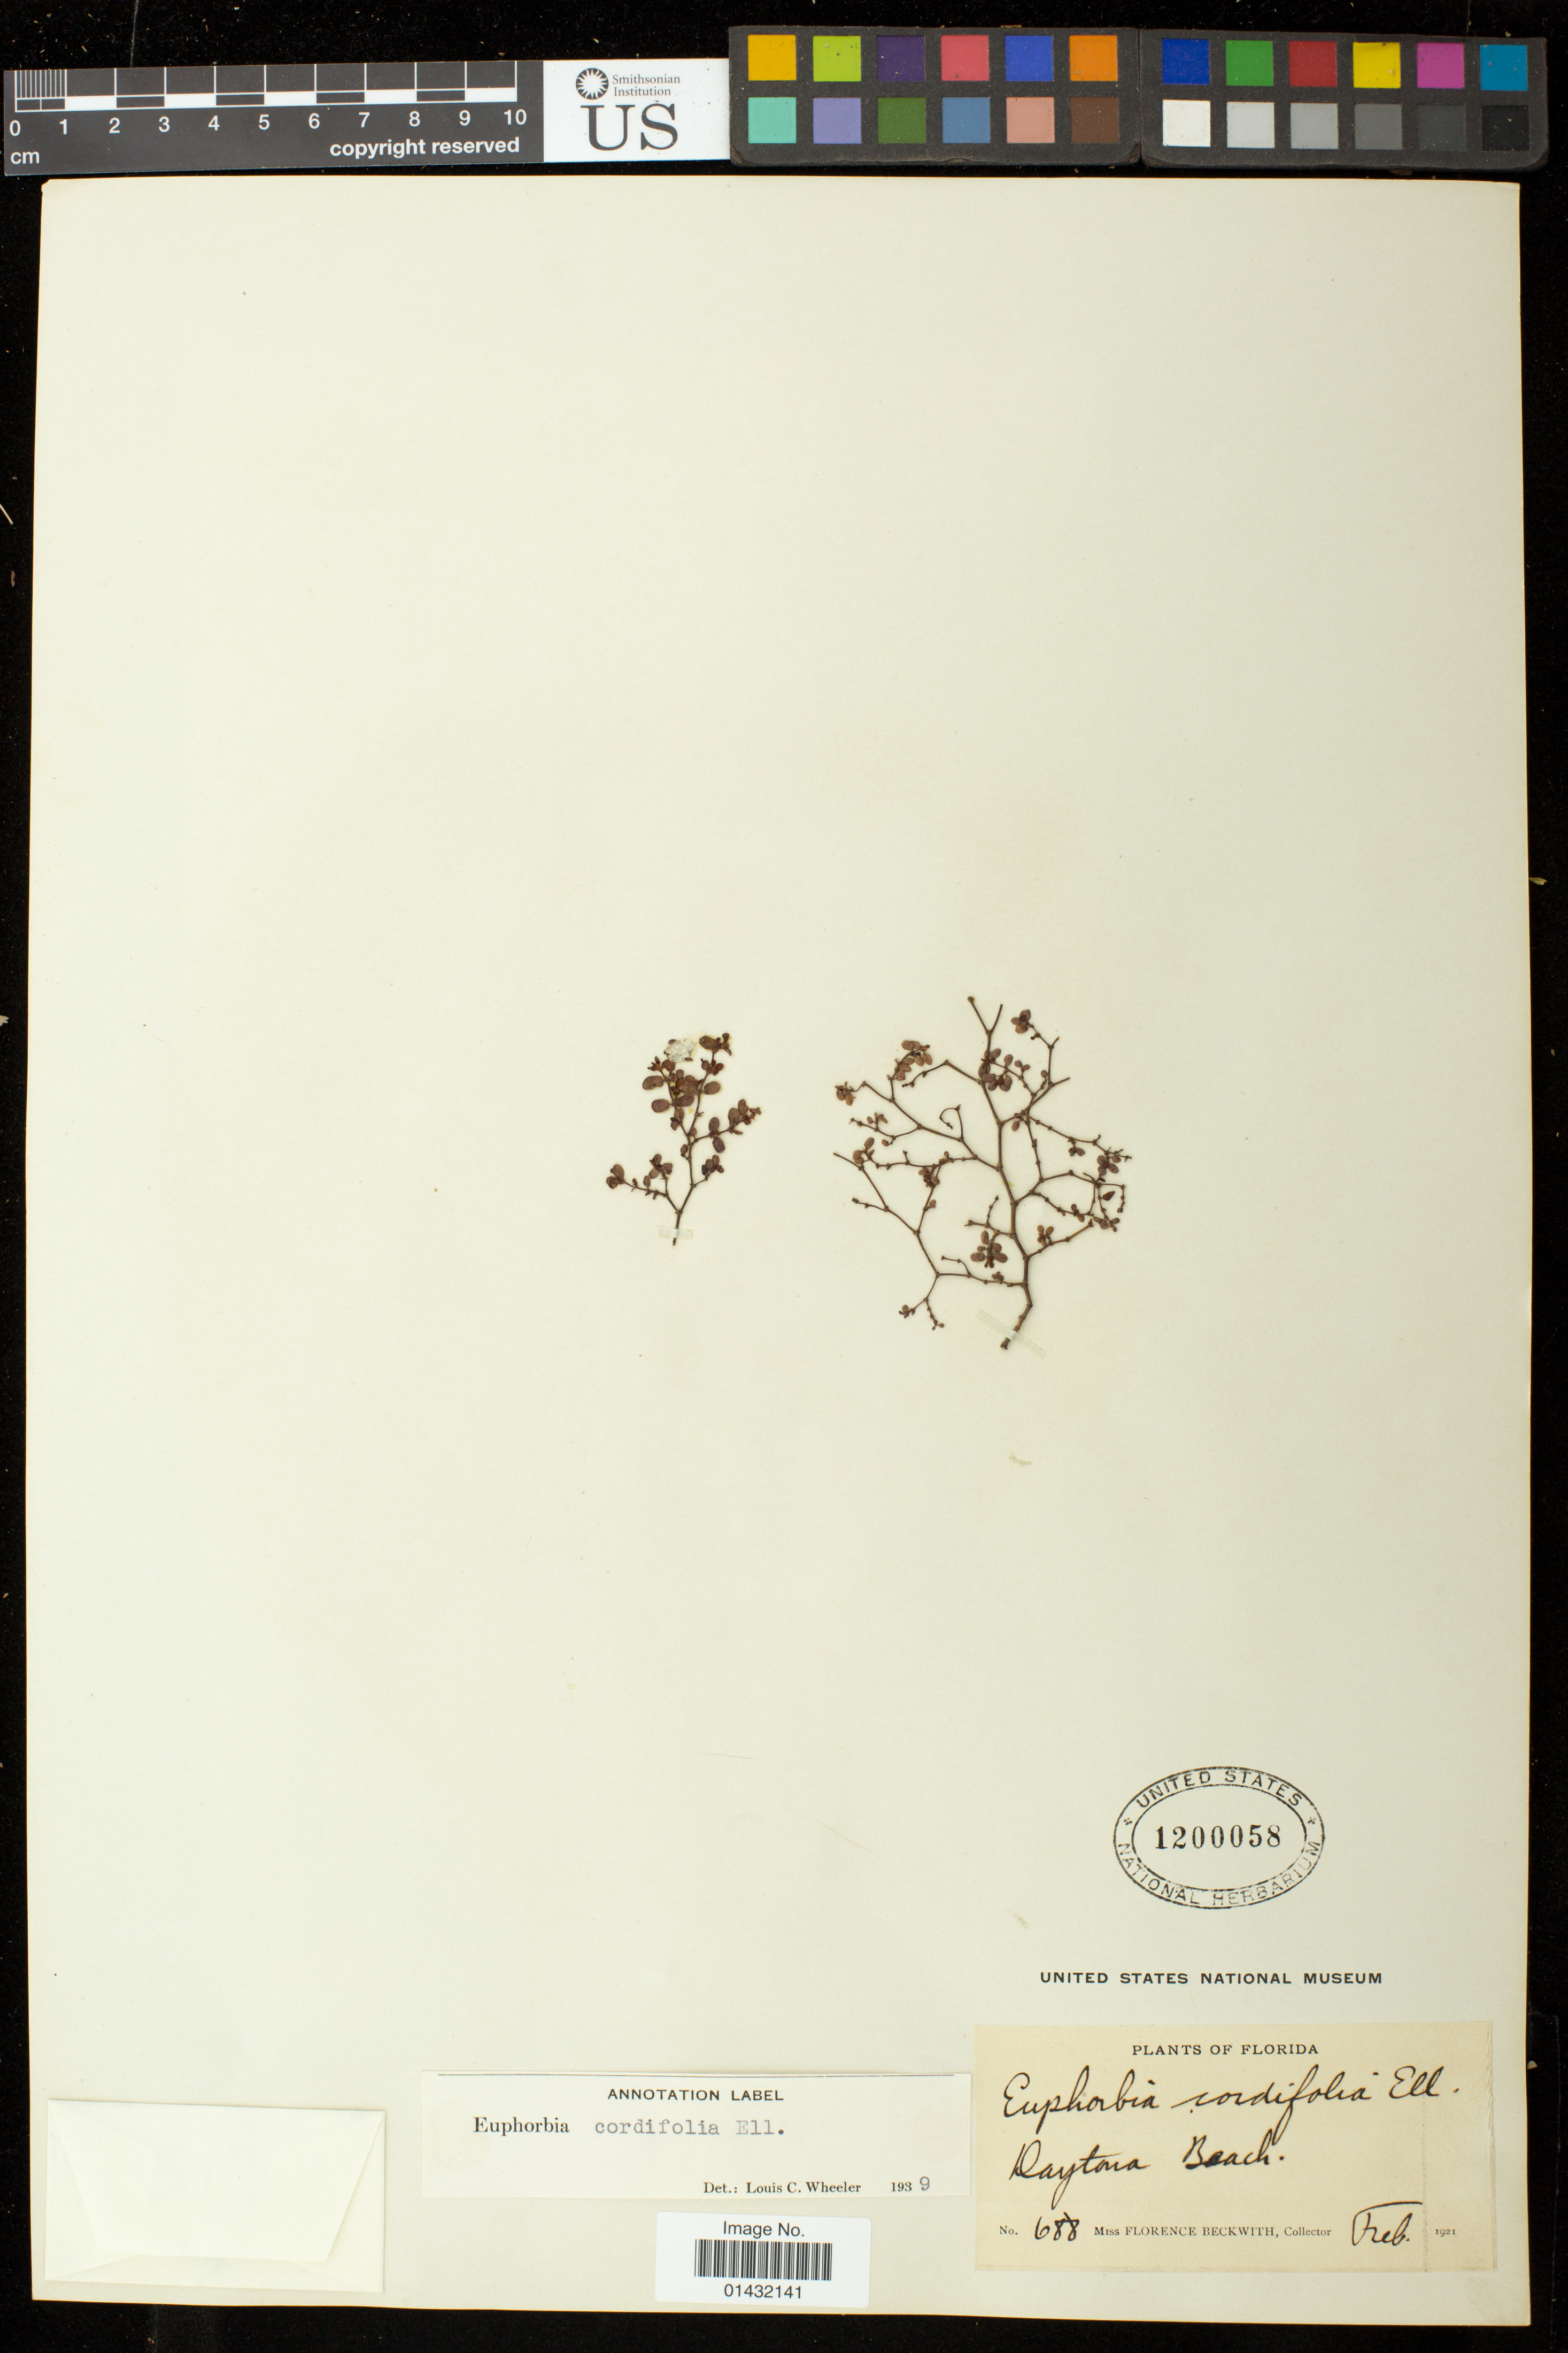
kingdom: Plantae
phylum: Tracheophyta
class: Magnoliopsida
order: Malpighiales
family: Euphorbiaceae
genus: Euphorbia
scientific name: Euphorbia cordifolia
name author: C.A. Mey. & Boiss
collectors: F. Beckwith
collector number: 688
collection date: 1921-02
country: United States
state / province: Florida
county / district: Volusia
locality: Daytona Beach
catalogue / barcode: US 1200058